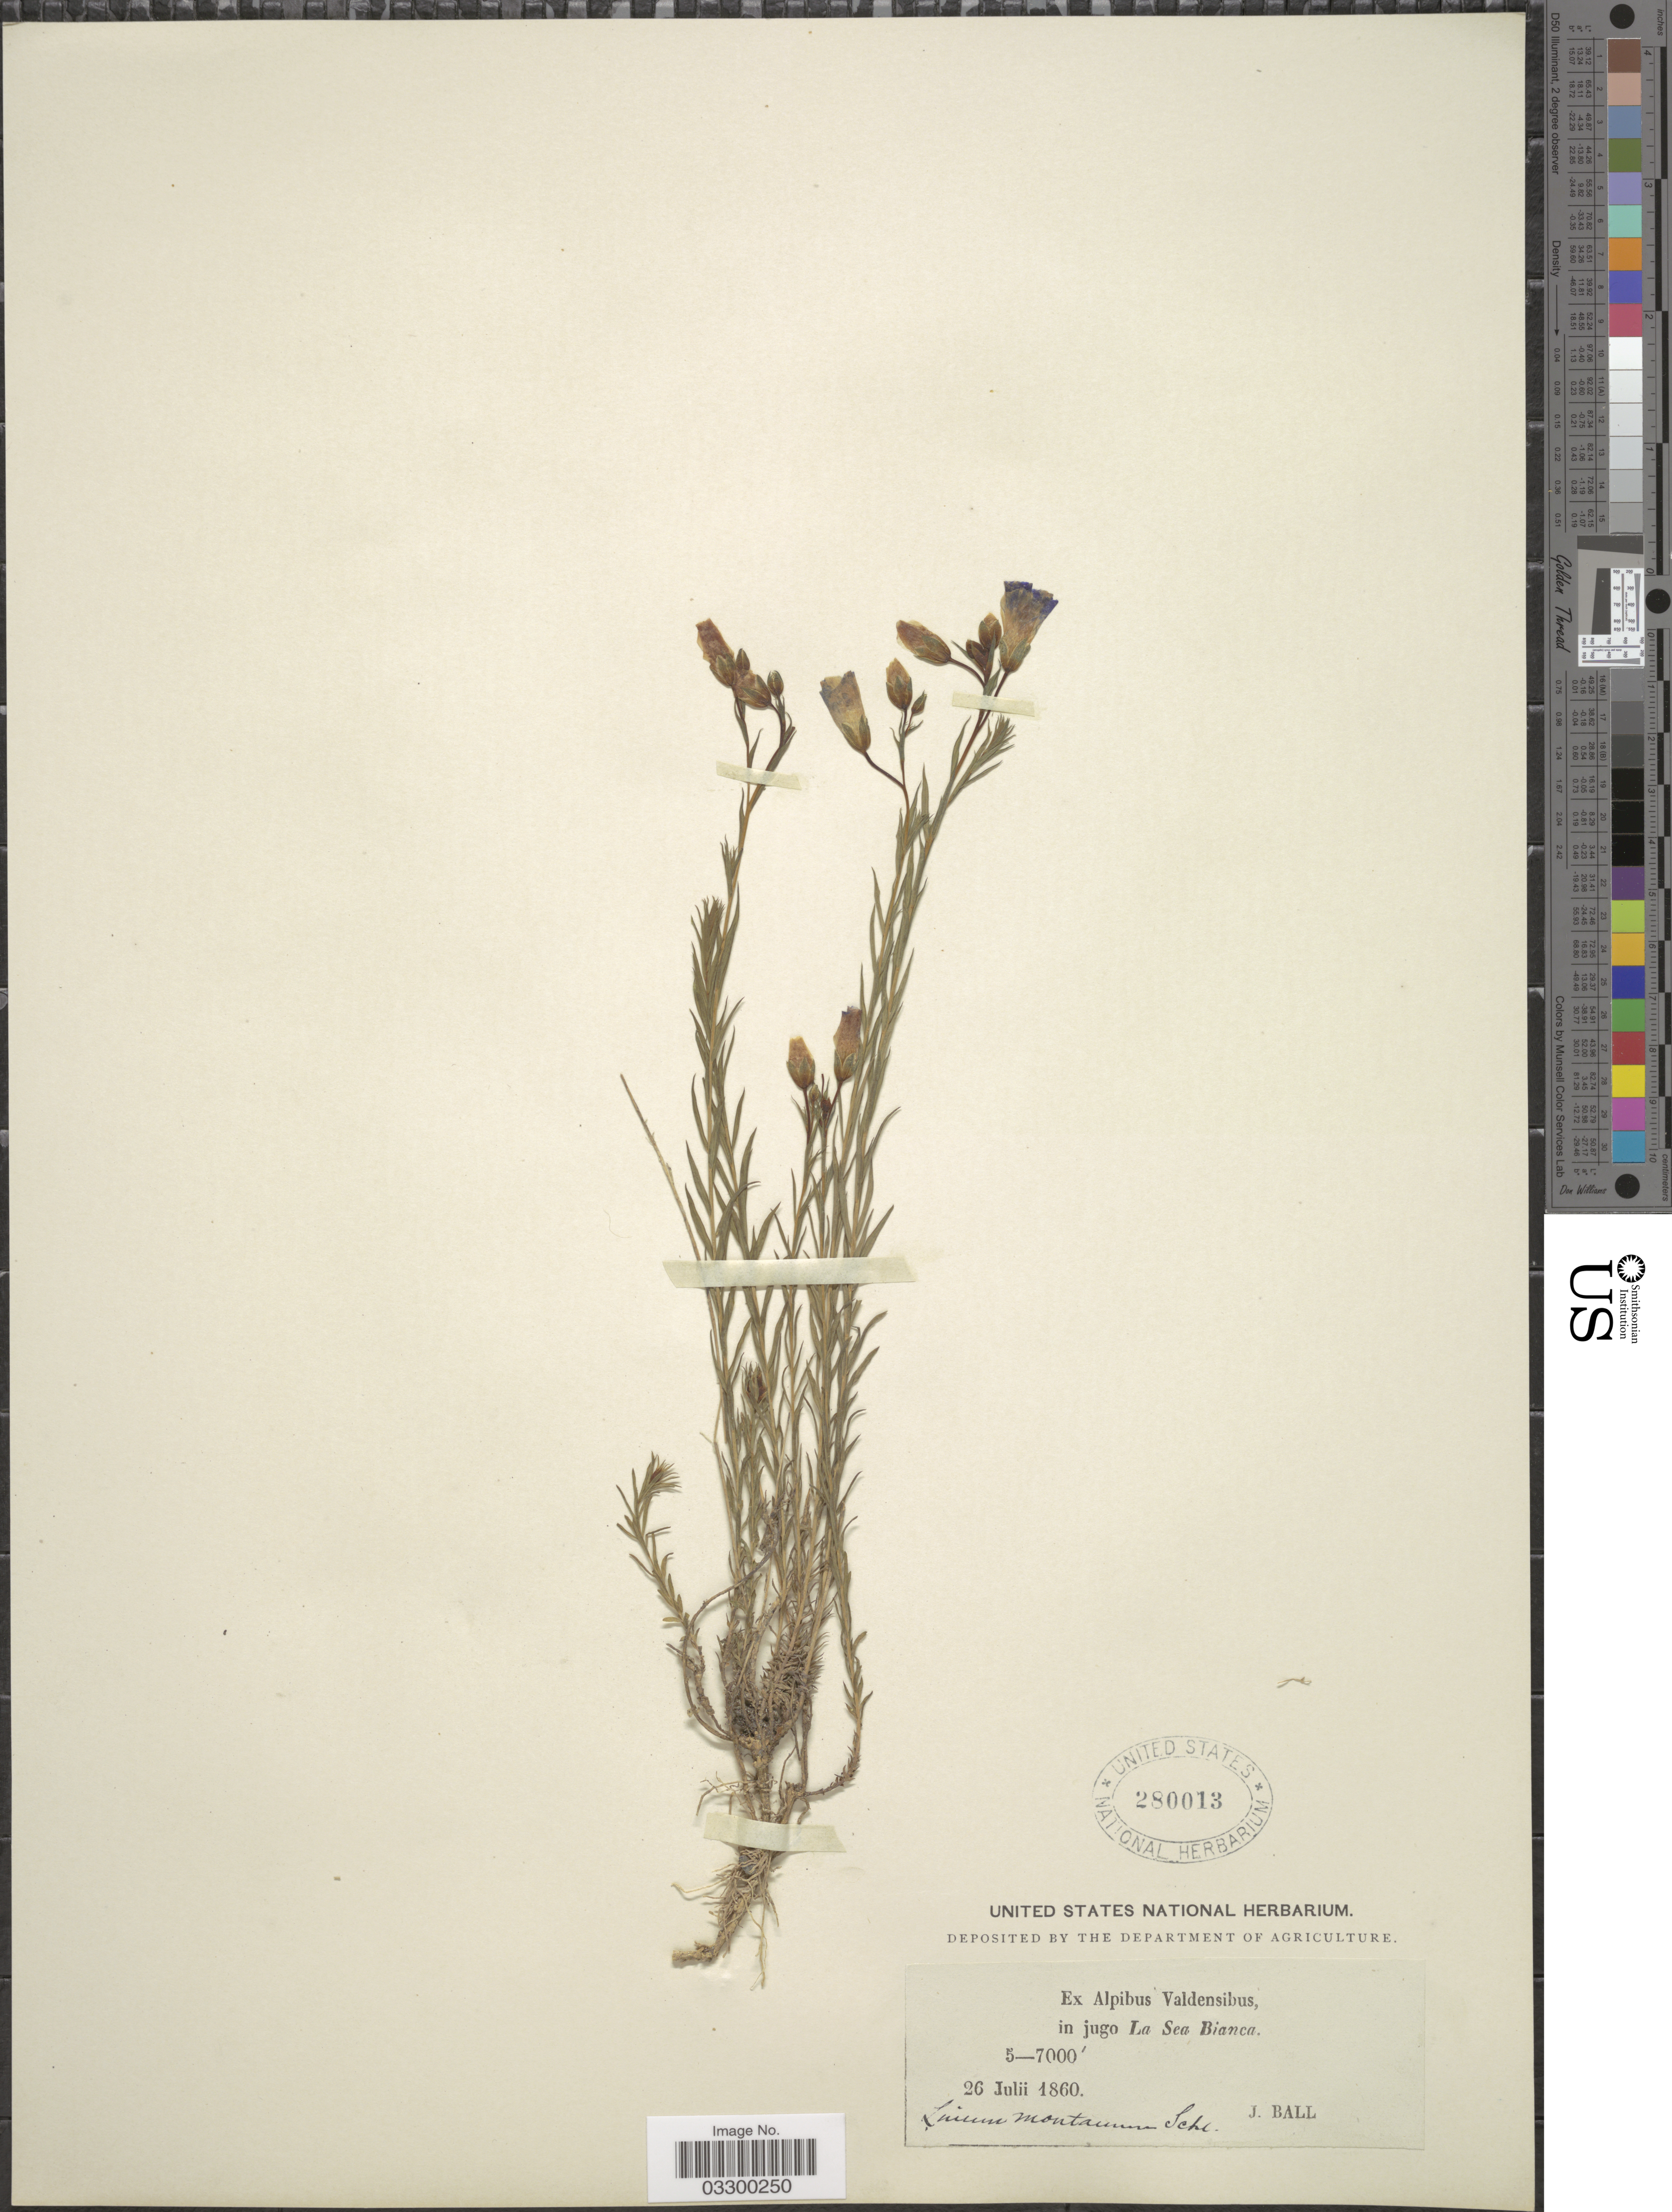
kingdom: Plantae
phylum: Tracheophyta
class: Magnoliopsida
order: Malpighiales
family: Linaceae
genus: Linum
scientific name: Linum montanum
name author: Schleich. ex DC.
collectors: J. Ball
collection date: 1860-07-26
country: Italy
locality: Ex Alpibus Valdensibus, in jugo La Sea Bianca.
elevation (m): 1524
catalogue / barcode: US 280013